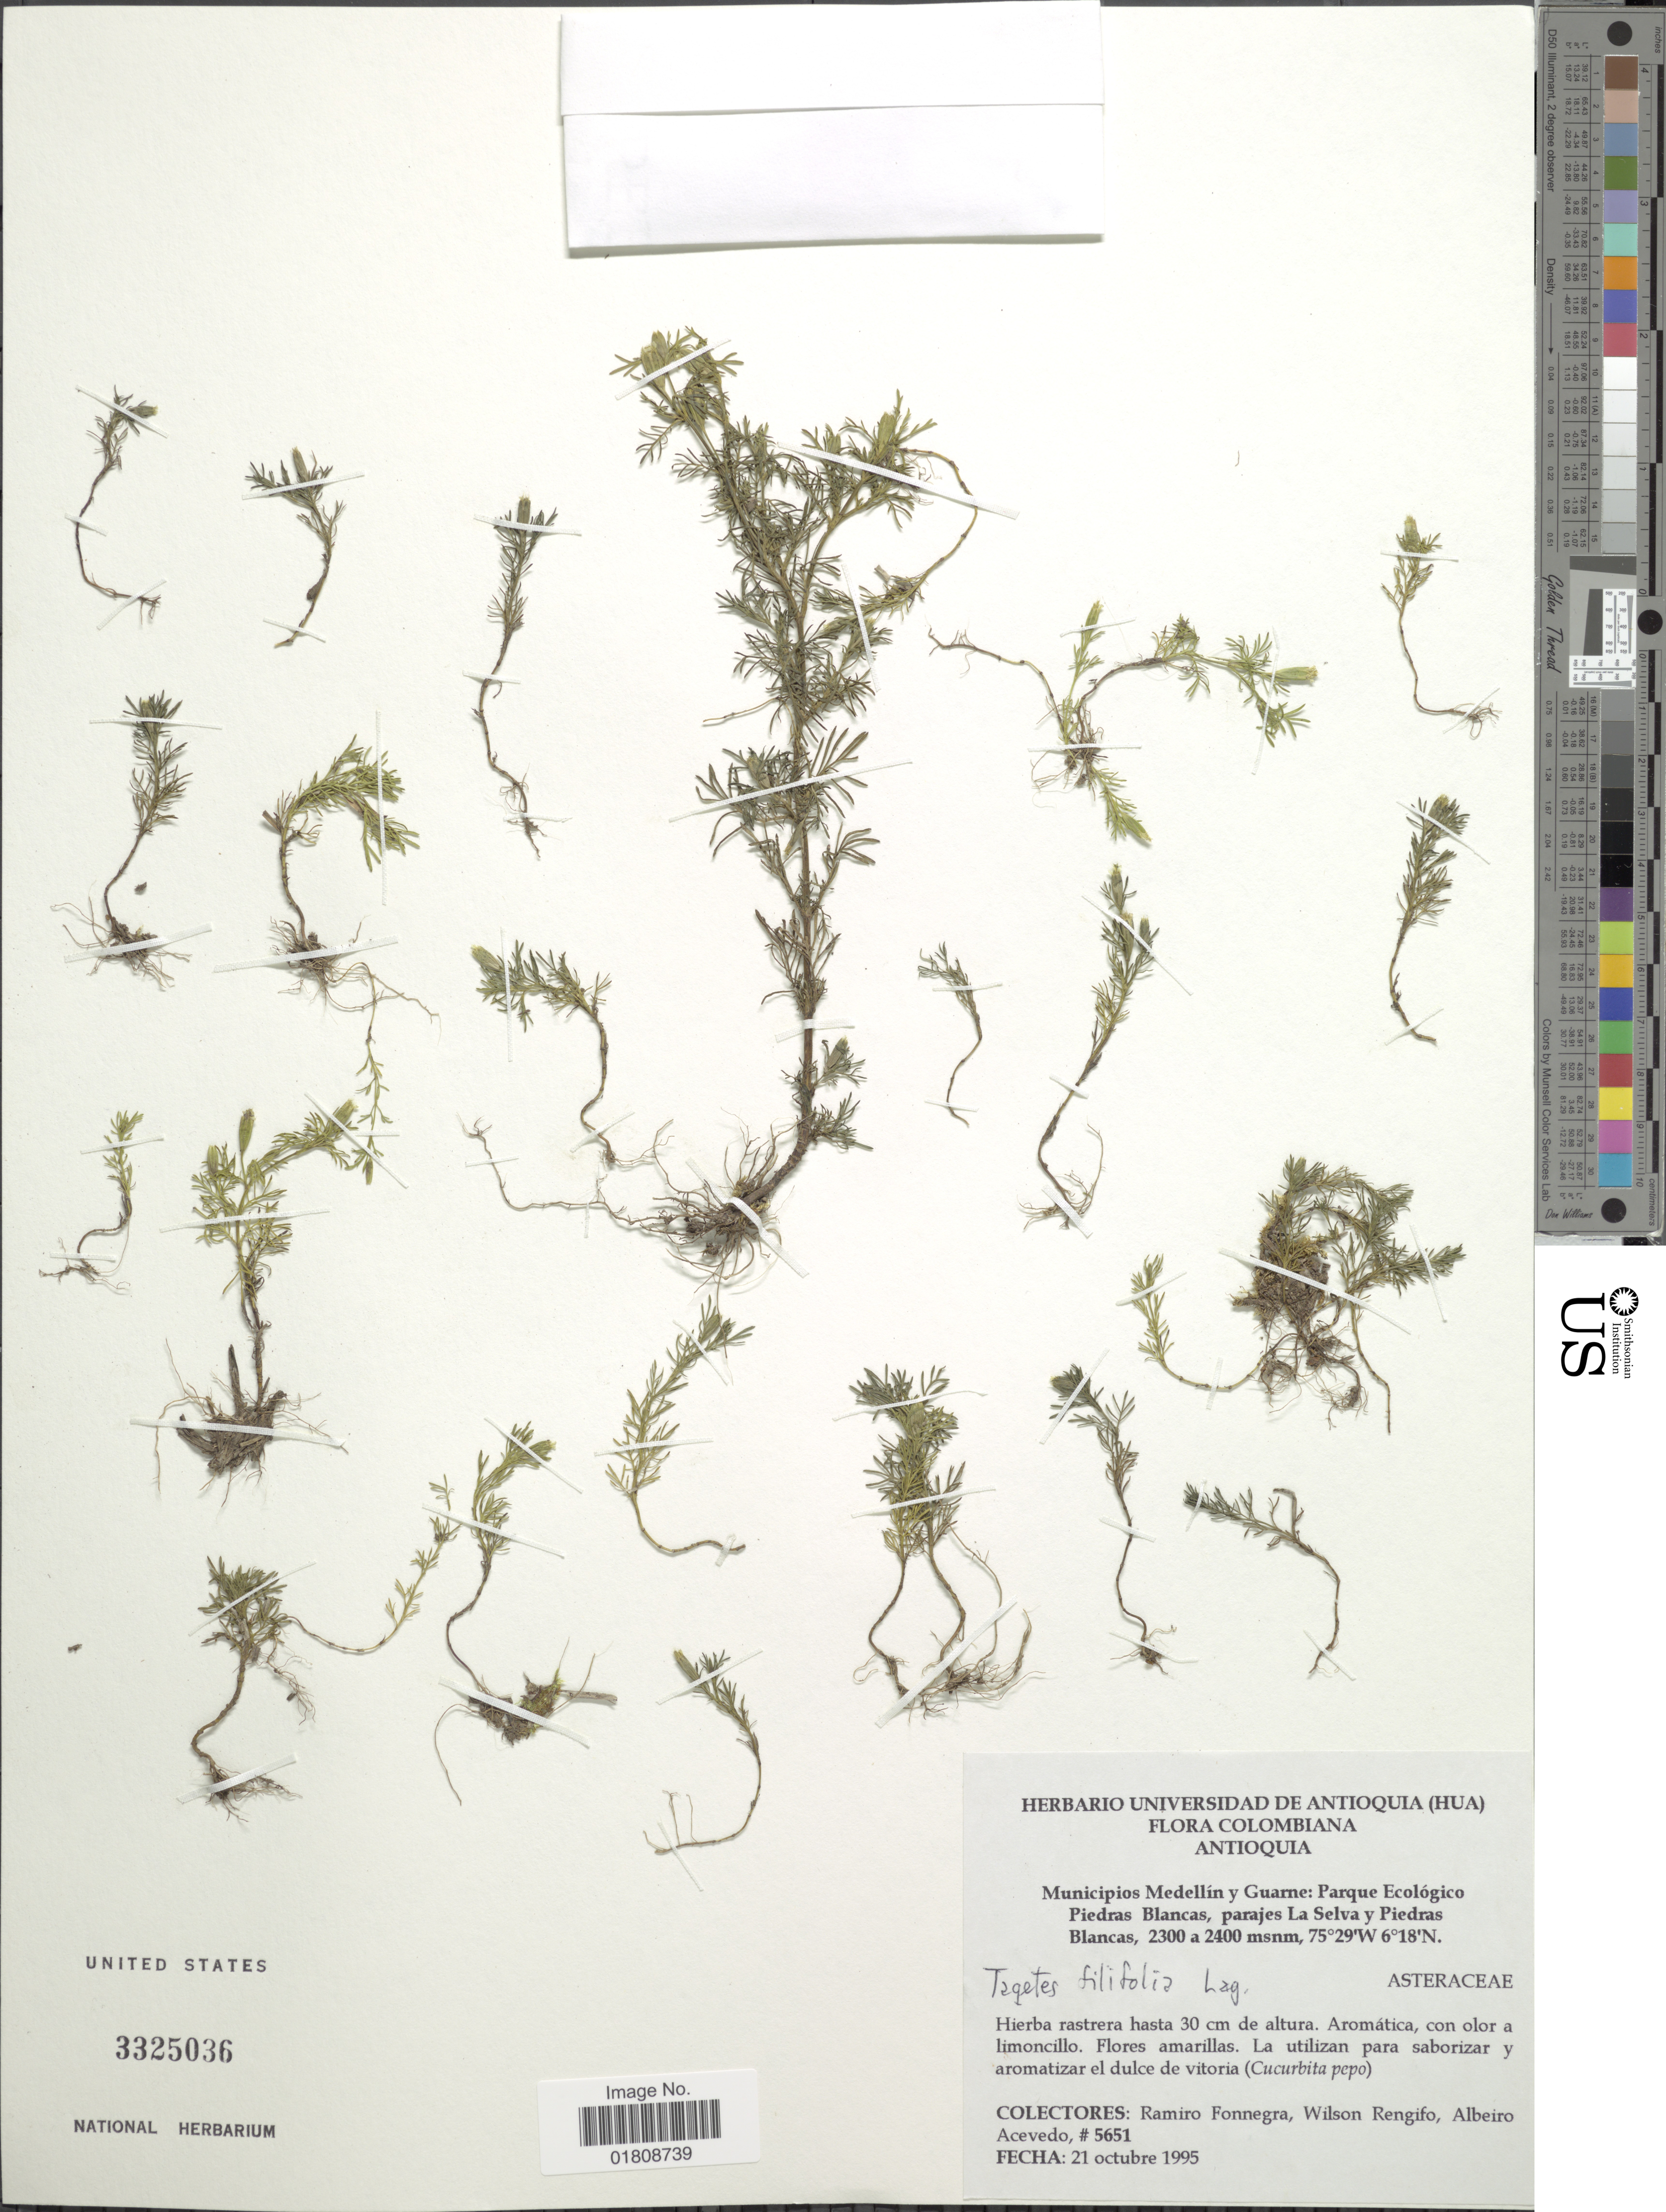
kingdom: Plantae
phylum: Tracheophyta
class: Magnoliopsida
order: Asterales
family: Asteraceae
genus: Tagetes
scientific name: Tagetes filifolia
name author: Lag.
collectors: R. Fonnegra, W. Rengifo & A. Acevedo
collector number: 5651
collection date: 1995-10-21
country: Colombia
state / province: Antioquia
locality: Municipios Medellin y Guarne, Parque Ecologico Piedras Blancas, parajes La Selva y Piedras Blancas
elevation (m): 2300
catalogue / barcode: US 3325036